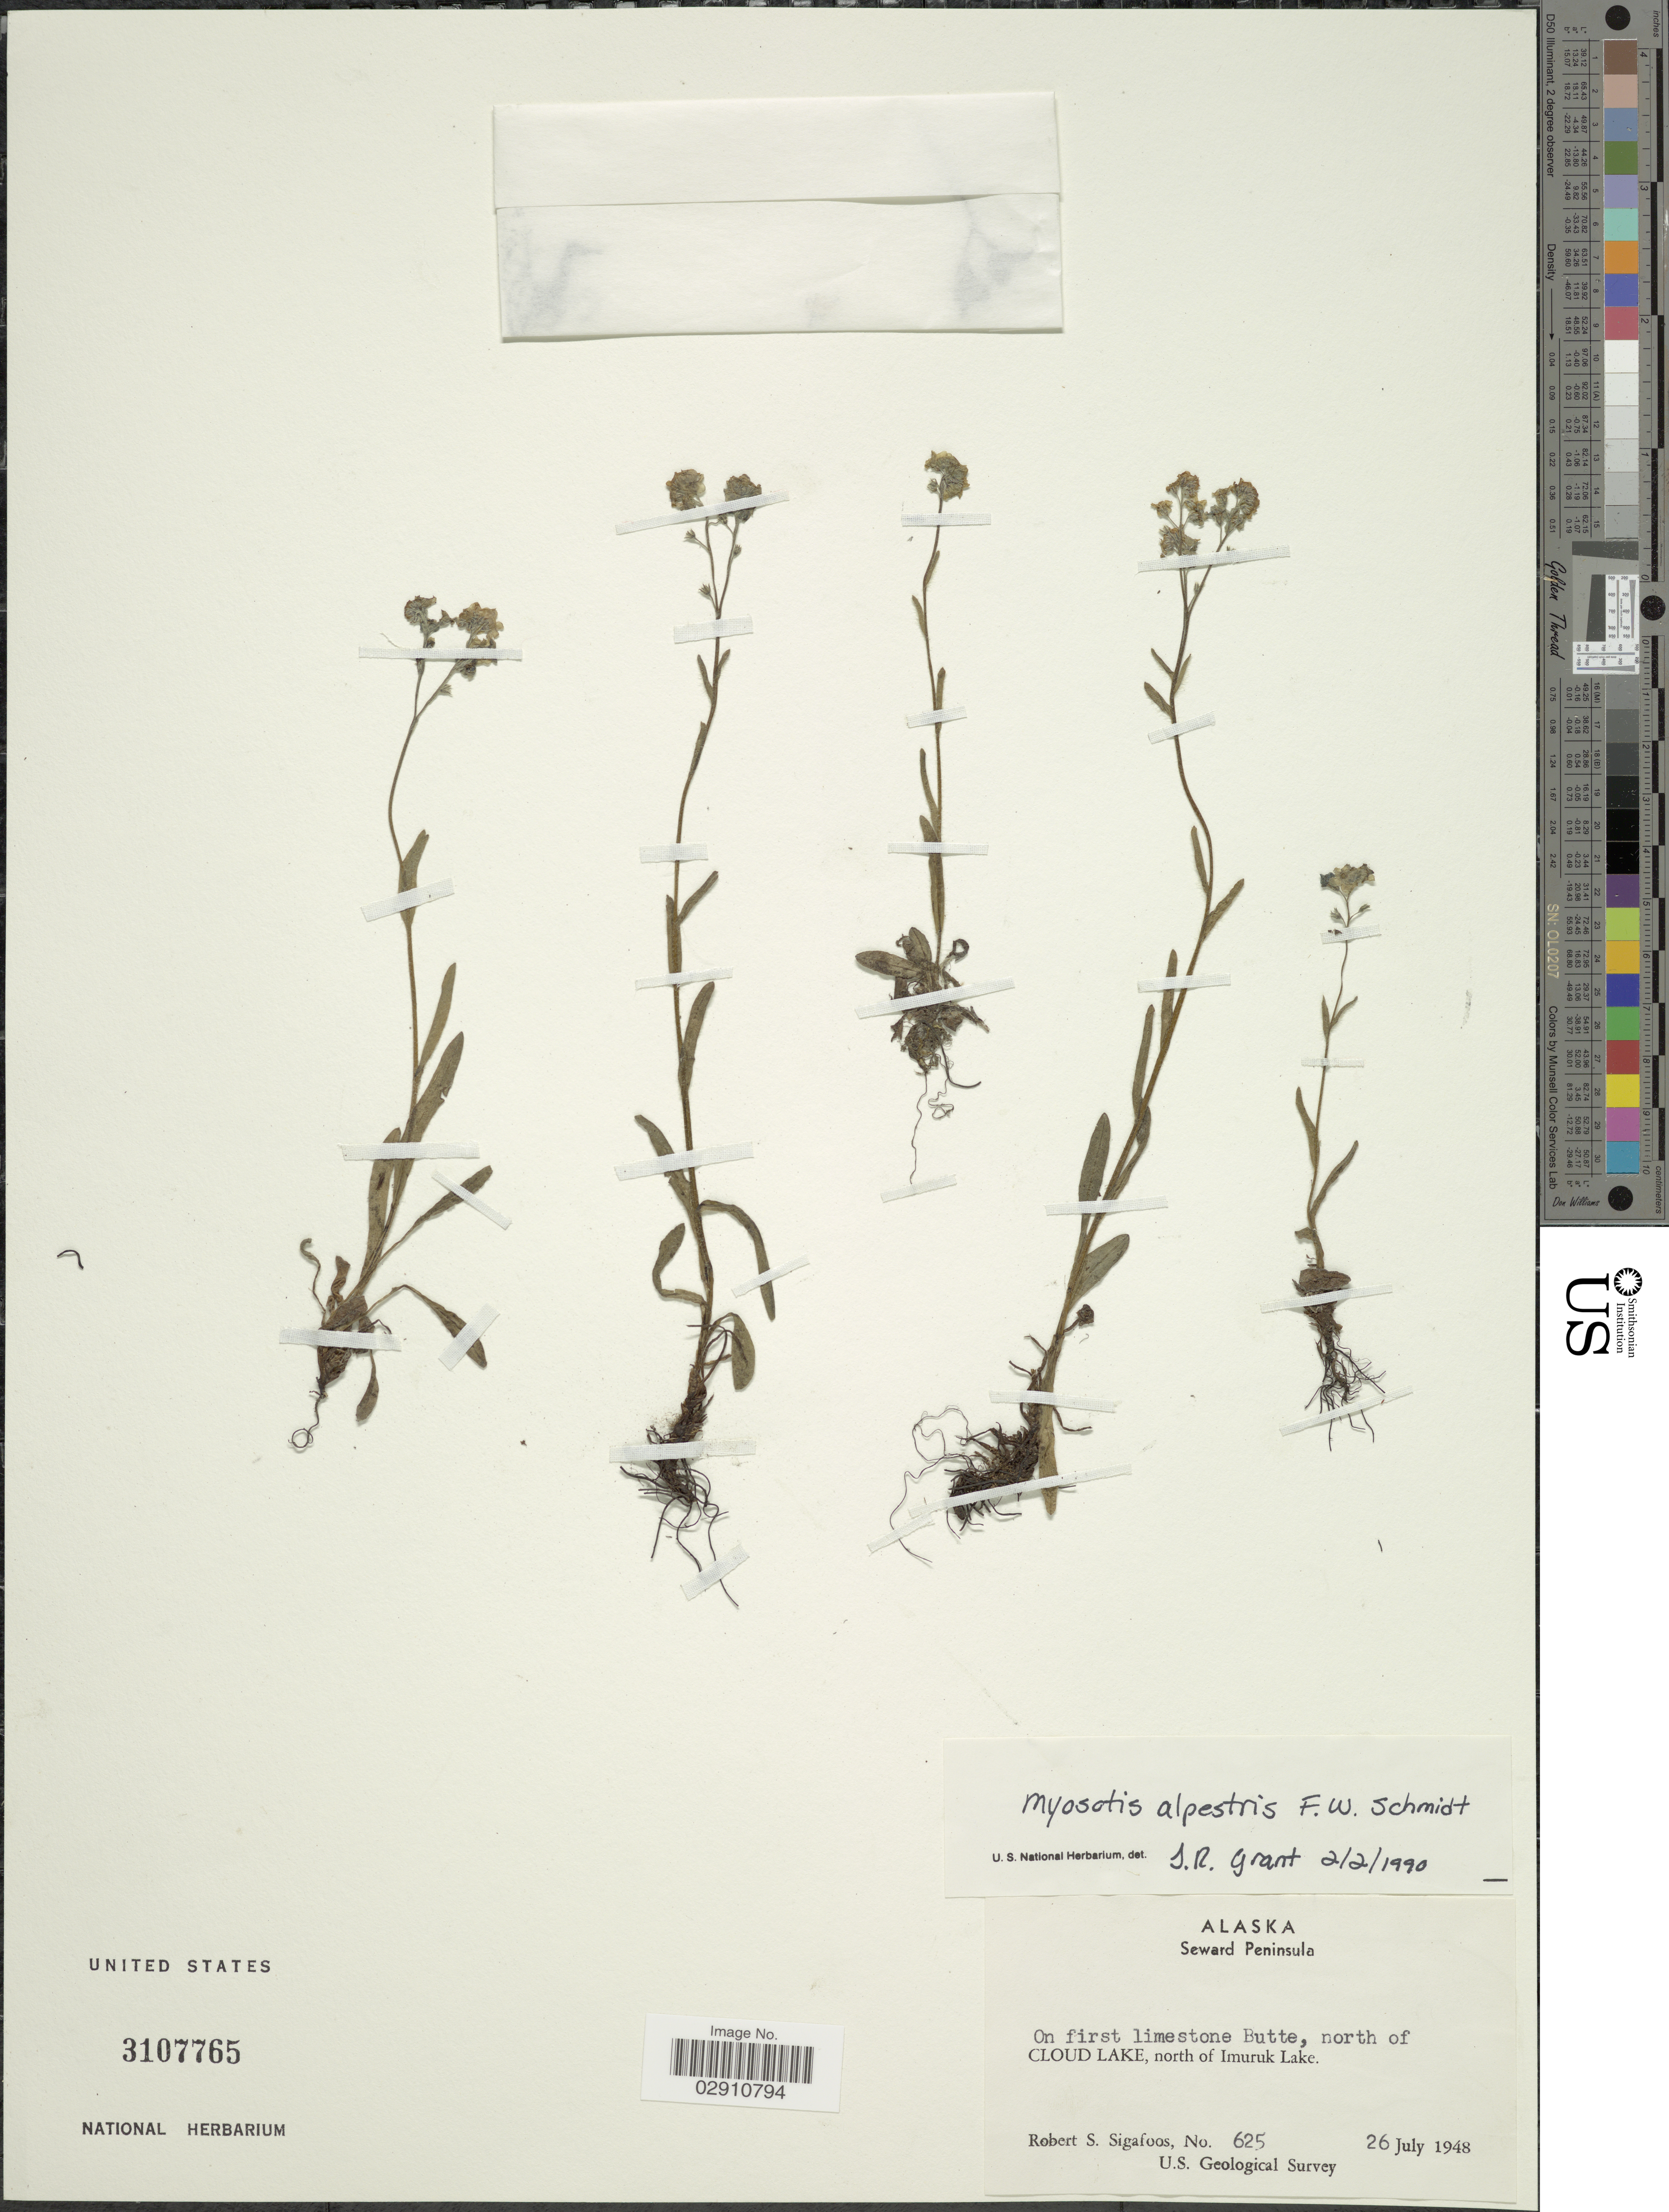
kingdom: Plantae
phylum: Tracheophyta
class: Magnoliopsida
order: Boraginales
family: Boraginaceae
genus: Myosotis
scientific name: Myosotis alpestris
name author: F.W. Schmidt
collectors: R. Sigafoos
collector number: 625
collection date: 1948-07-26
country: United States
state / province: Alaska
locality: Seward Peninsula. On first limestone Butte, north of Cloud Lake, north of Imuruk Lake.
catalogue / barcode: US 3107765